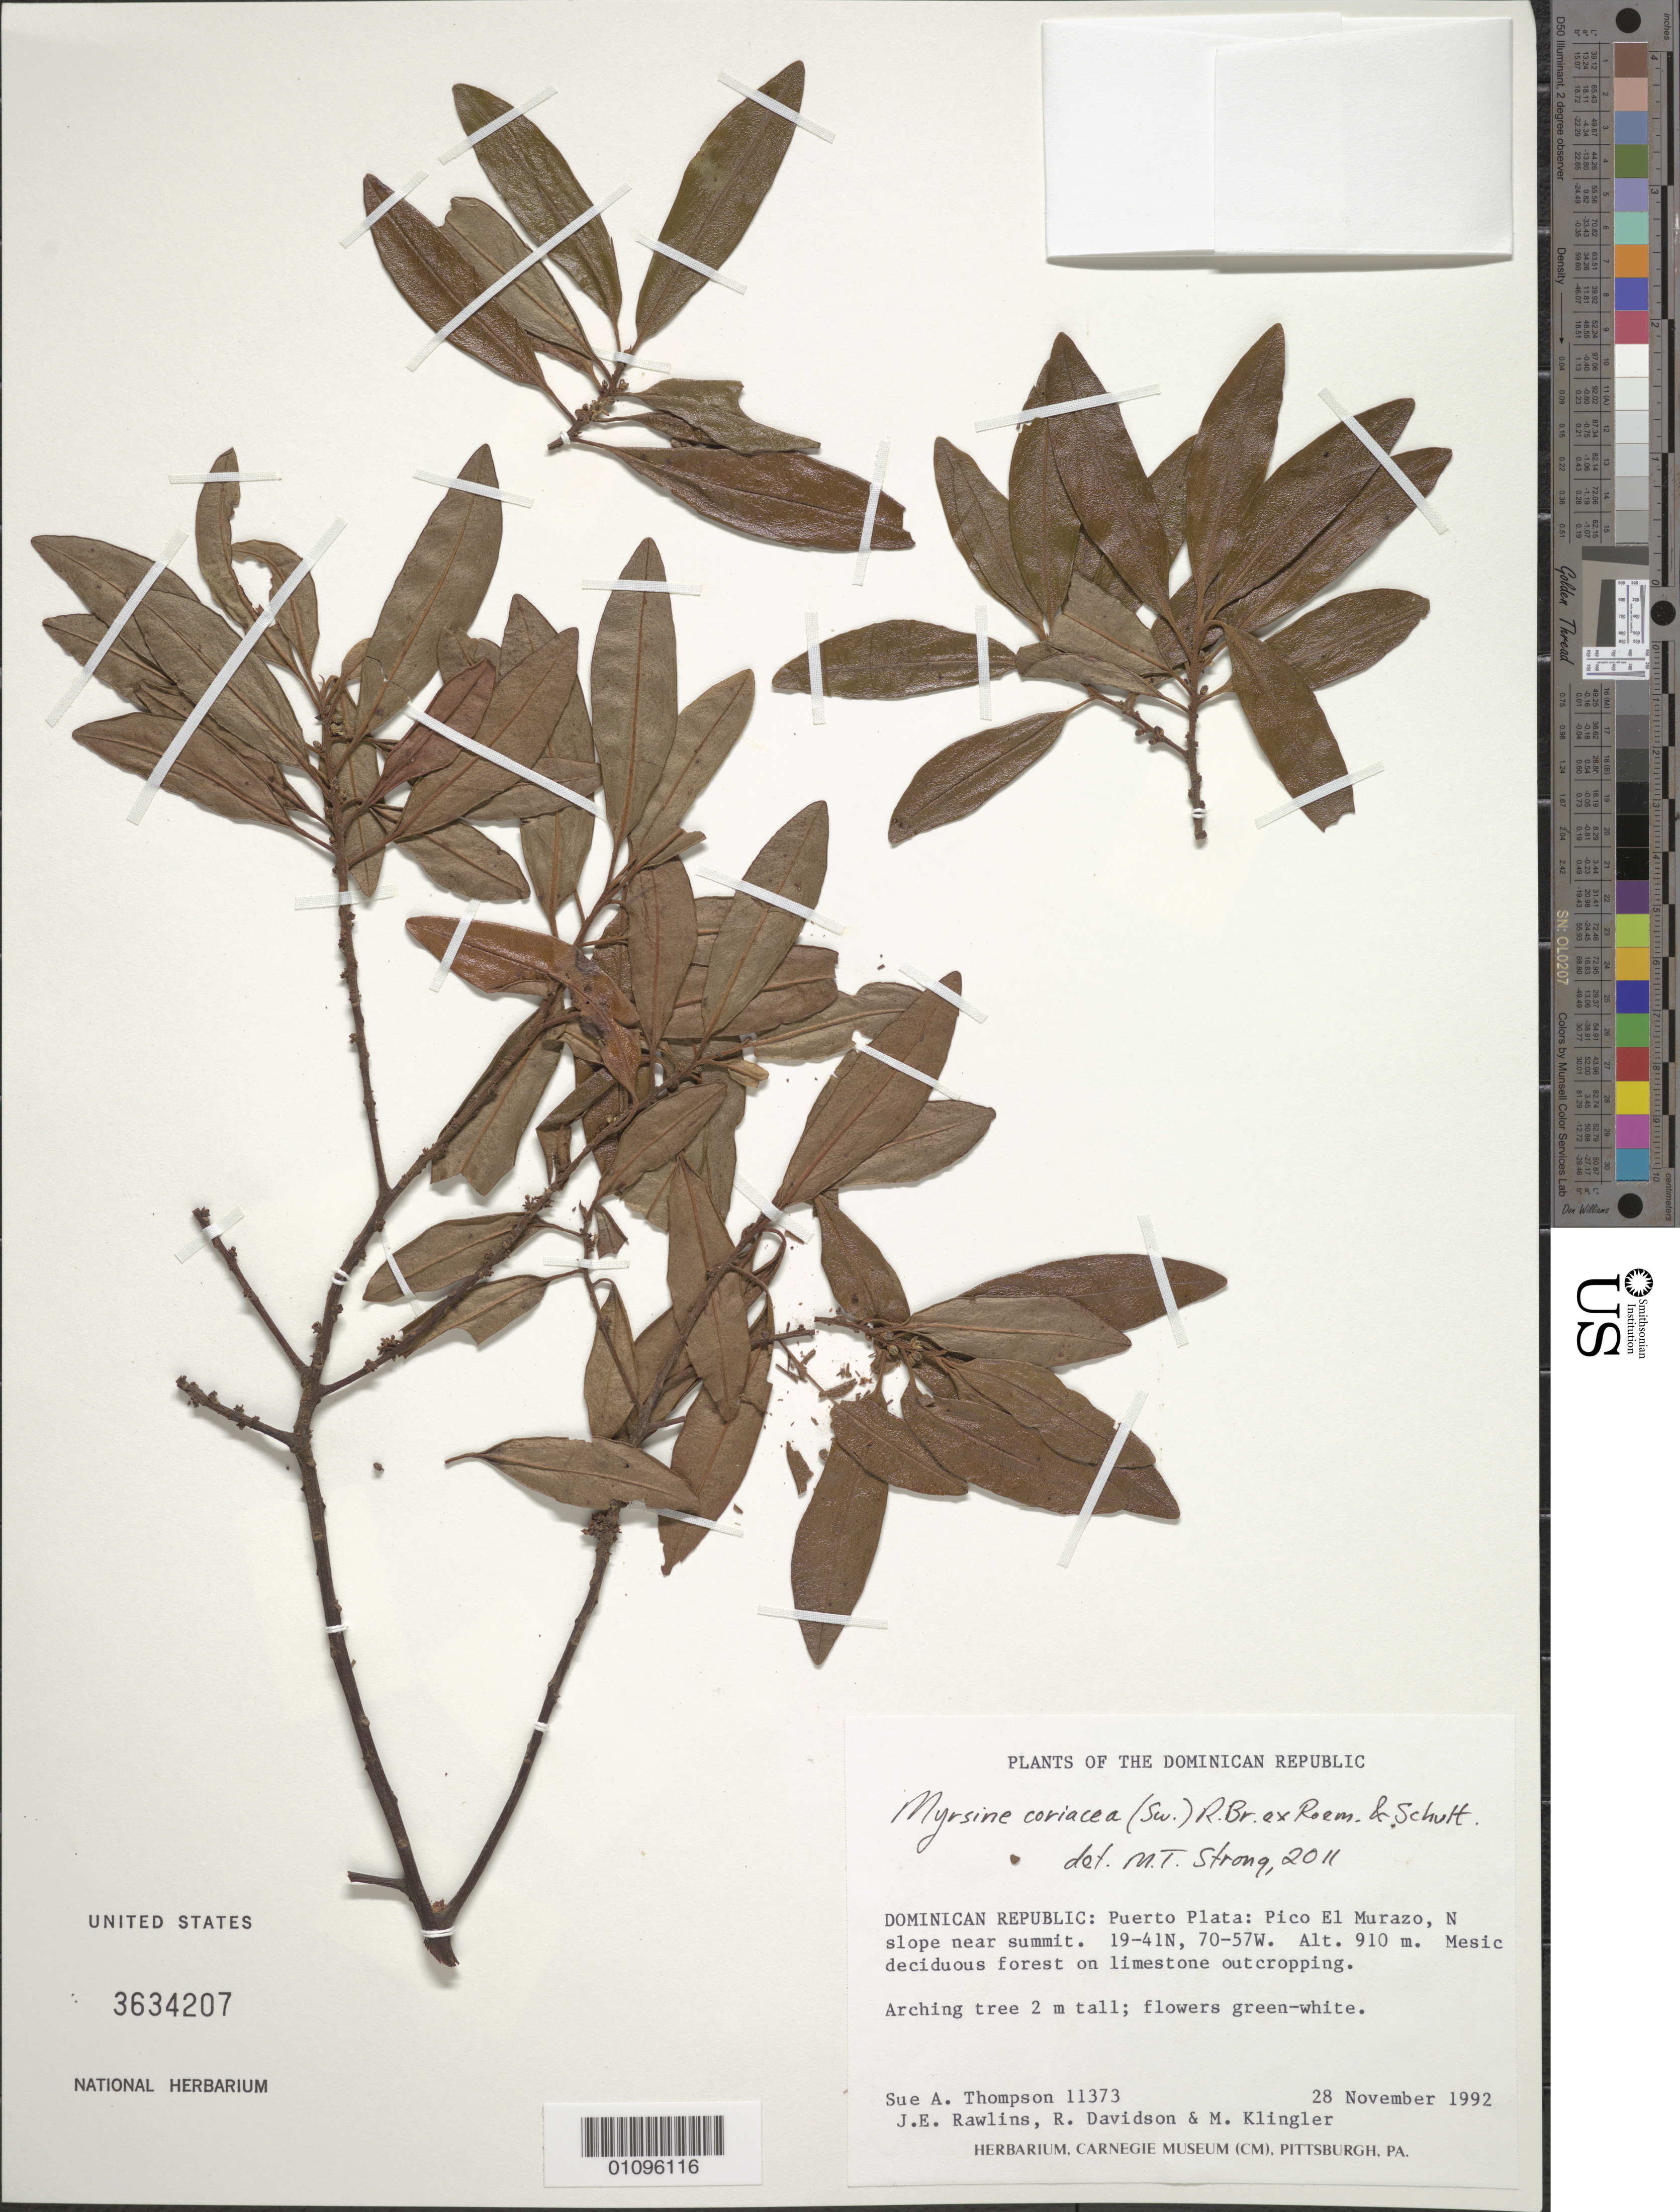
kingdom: Plantae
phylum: Tracheophyta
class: Magnoliopsida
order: Ericales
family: Primulaceae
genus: Myrsine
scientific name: Myrsine coriacea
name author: (Sw.) R. Br. ex Roem. & Schult.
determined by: Strong, M. T., (US), Smithsonian Institution - National Museum of Natural History (UNITED STATES)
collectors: S. A. Thompson, J. Rawlins, R. Davidson & M. Klingler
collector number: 11373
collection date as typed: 28 Nov 1992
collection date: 1992-11-28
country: Dominican Republic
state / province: Puerto Plata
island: Hispaniola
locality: Pico El Murazo, N slope near summit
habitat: Mesic deciduous forest on limestone outcropping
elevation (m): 910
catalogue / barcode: US 3634207